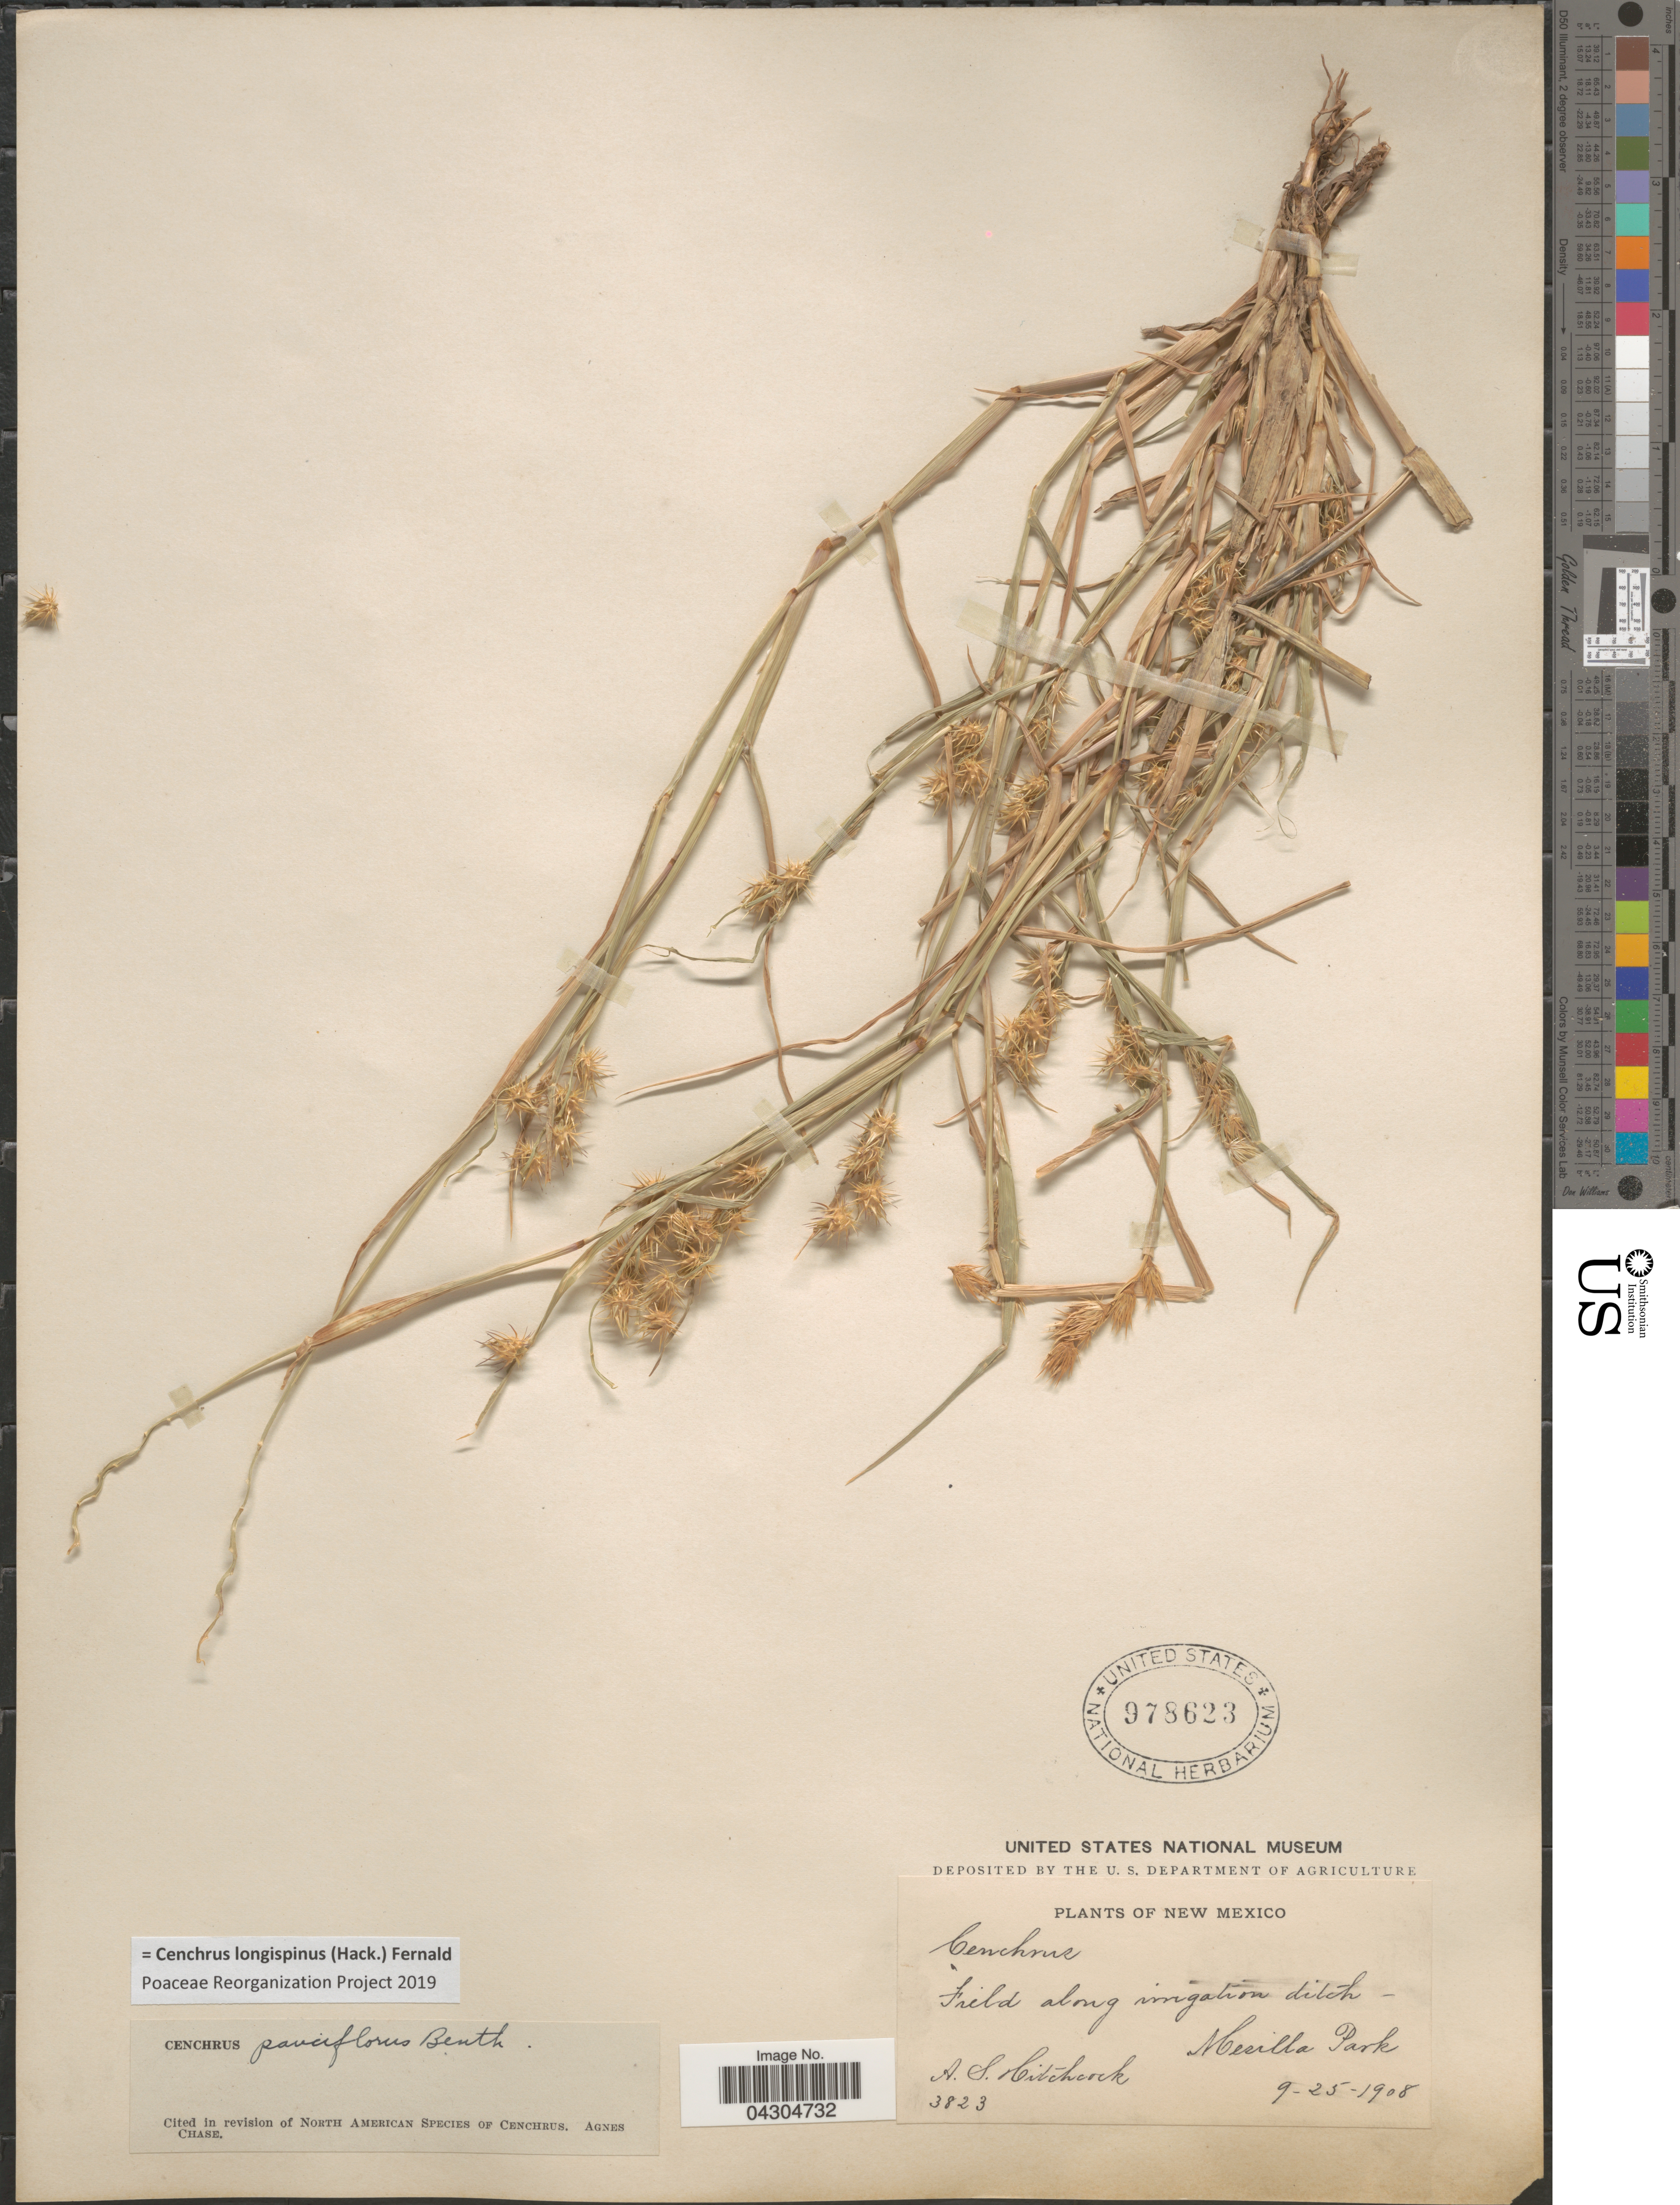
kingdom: Plantae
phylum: Tracheophyta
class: Liliopsida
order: Poales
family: Poaceae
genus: Cenchrus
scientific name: Cenchrus longispinus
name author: (Hack.) Fernald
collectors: A. S. Hitchcock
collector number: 3823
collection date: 1908-09-25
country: United States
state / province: New Mexico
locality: Mesilla Park.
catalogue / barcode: US 978623